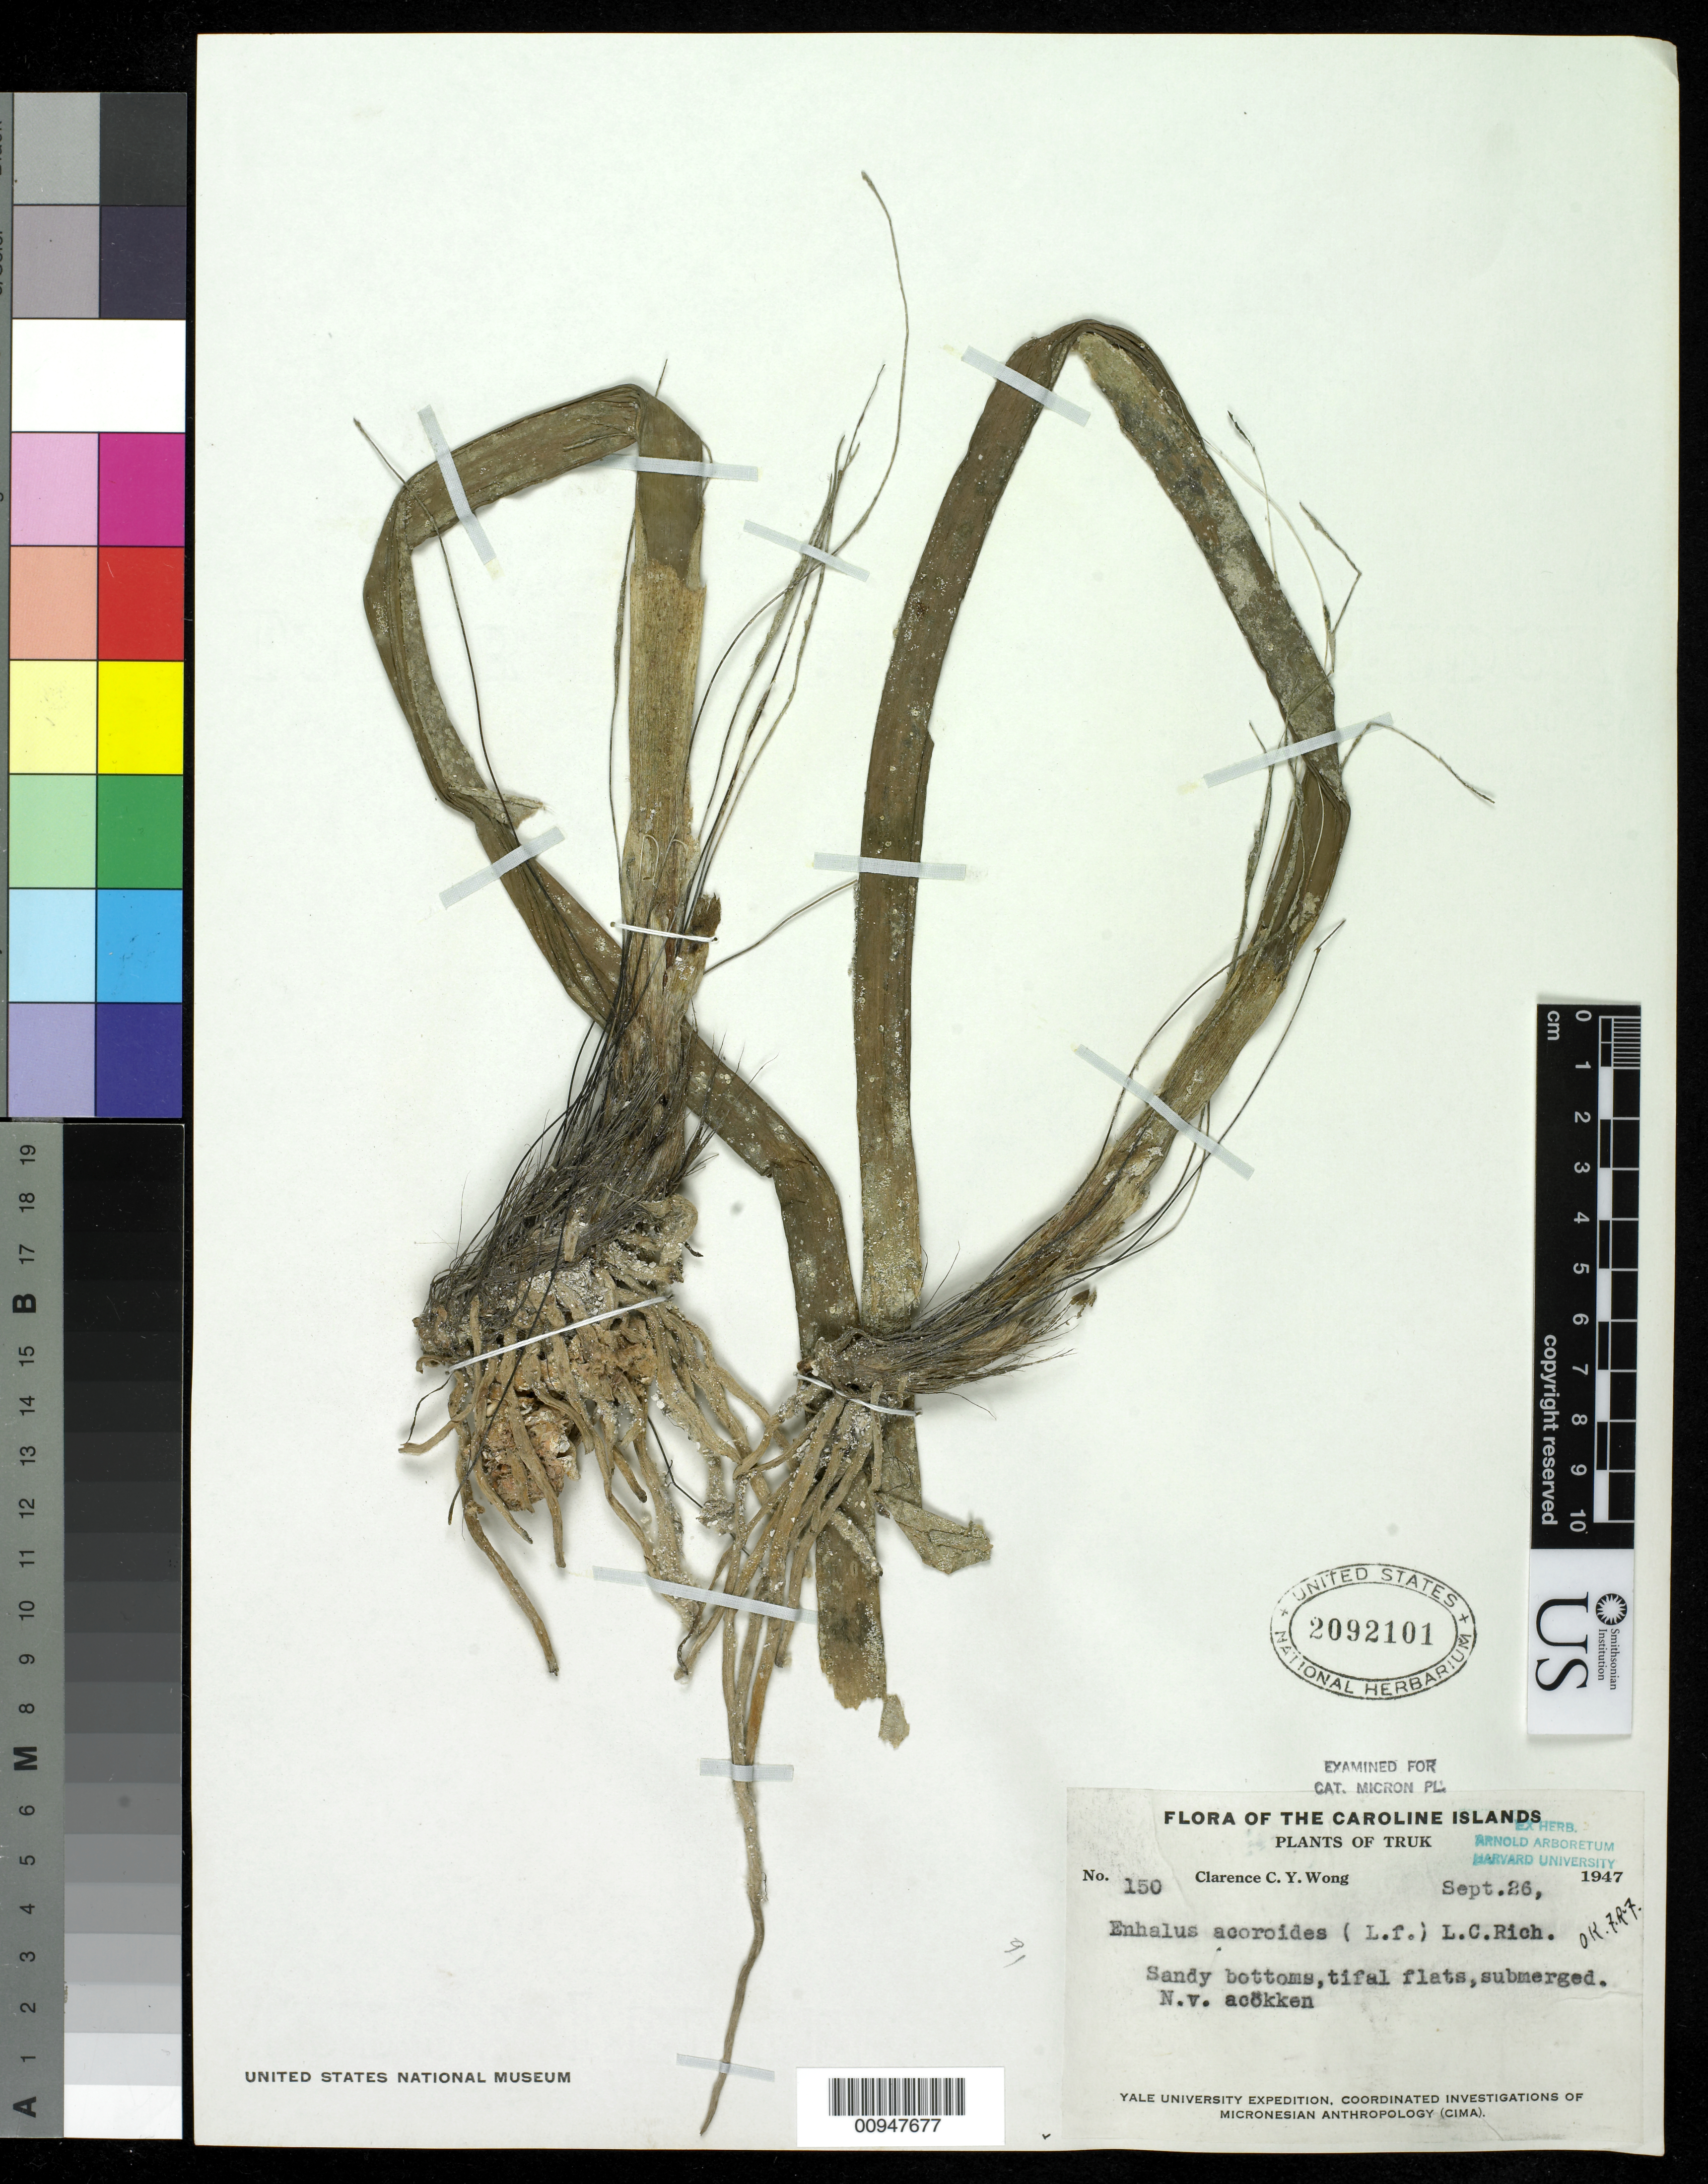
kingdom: Plantae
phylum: Tracheophyta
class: Liliopsida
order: Alismatales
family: Hydrocharitaceae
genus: Enhalus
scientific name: Enhalus acoroides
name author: (L. f.) Royle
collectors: C. Wong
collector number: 150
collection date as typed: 25 Sep 1947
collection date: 1947-09-25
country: Micronesia, Federated States of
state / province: Truk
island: Truk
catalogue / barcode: US 2092101